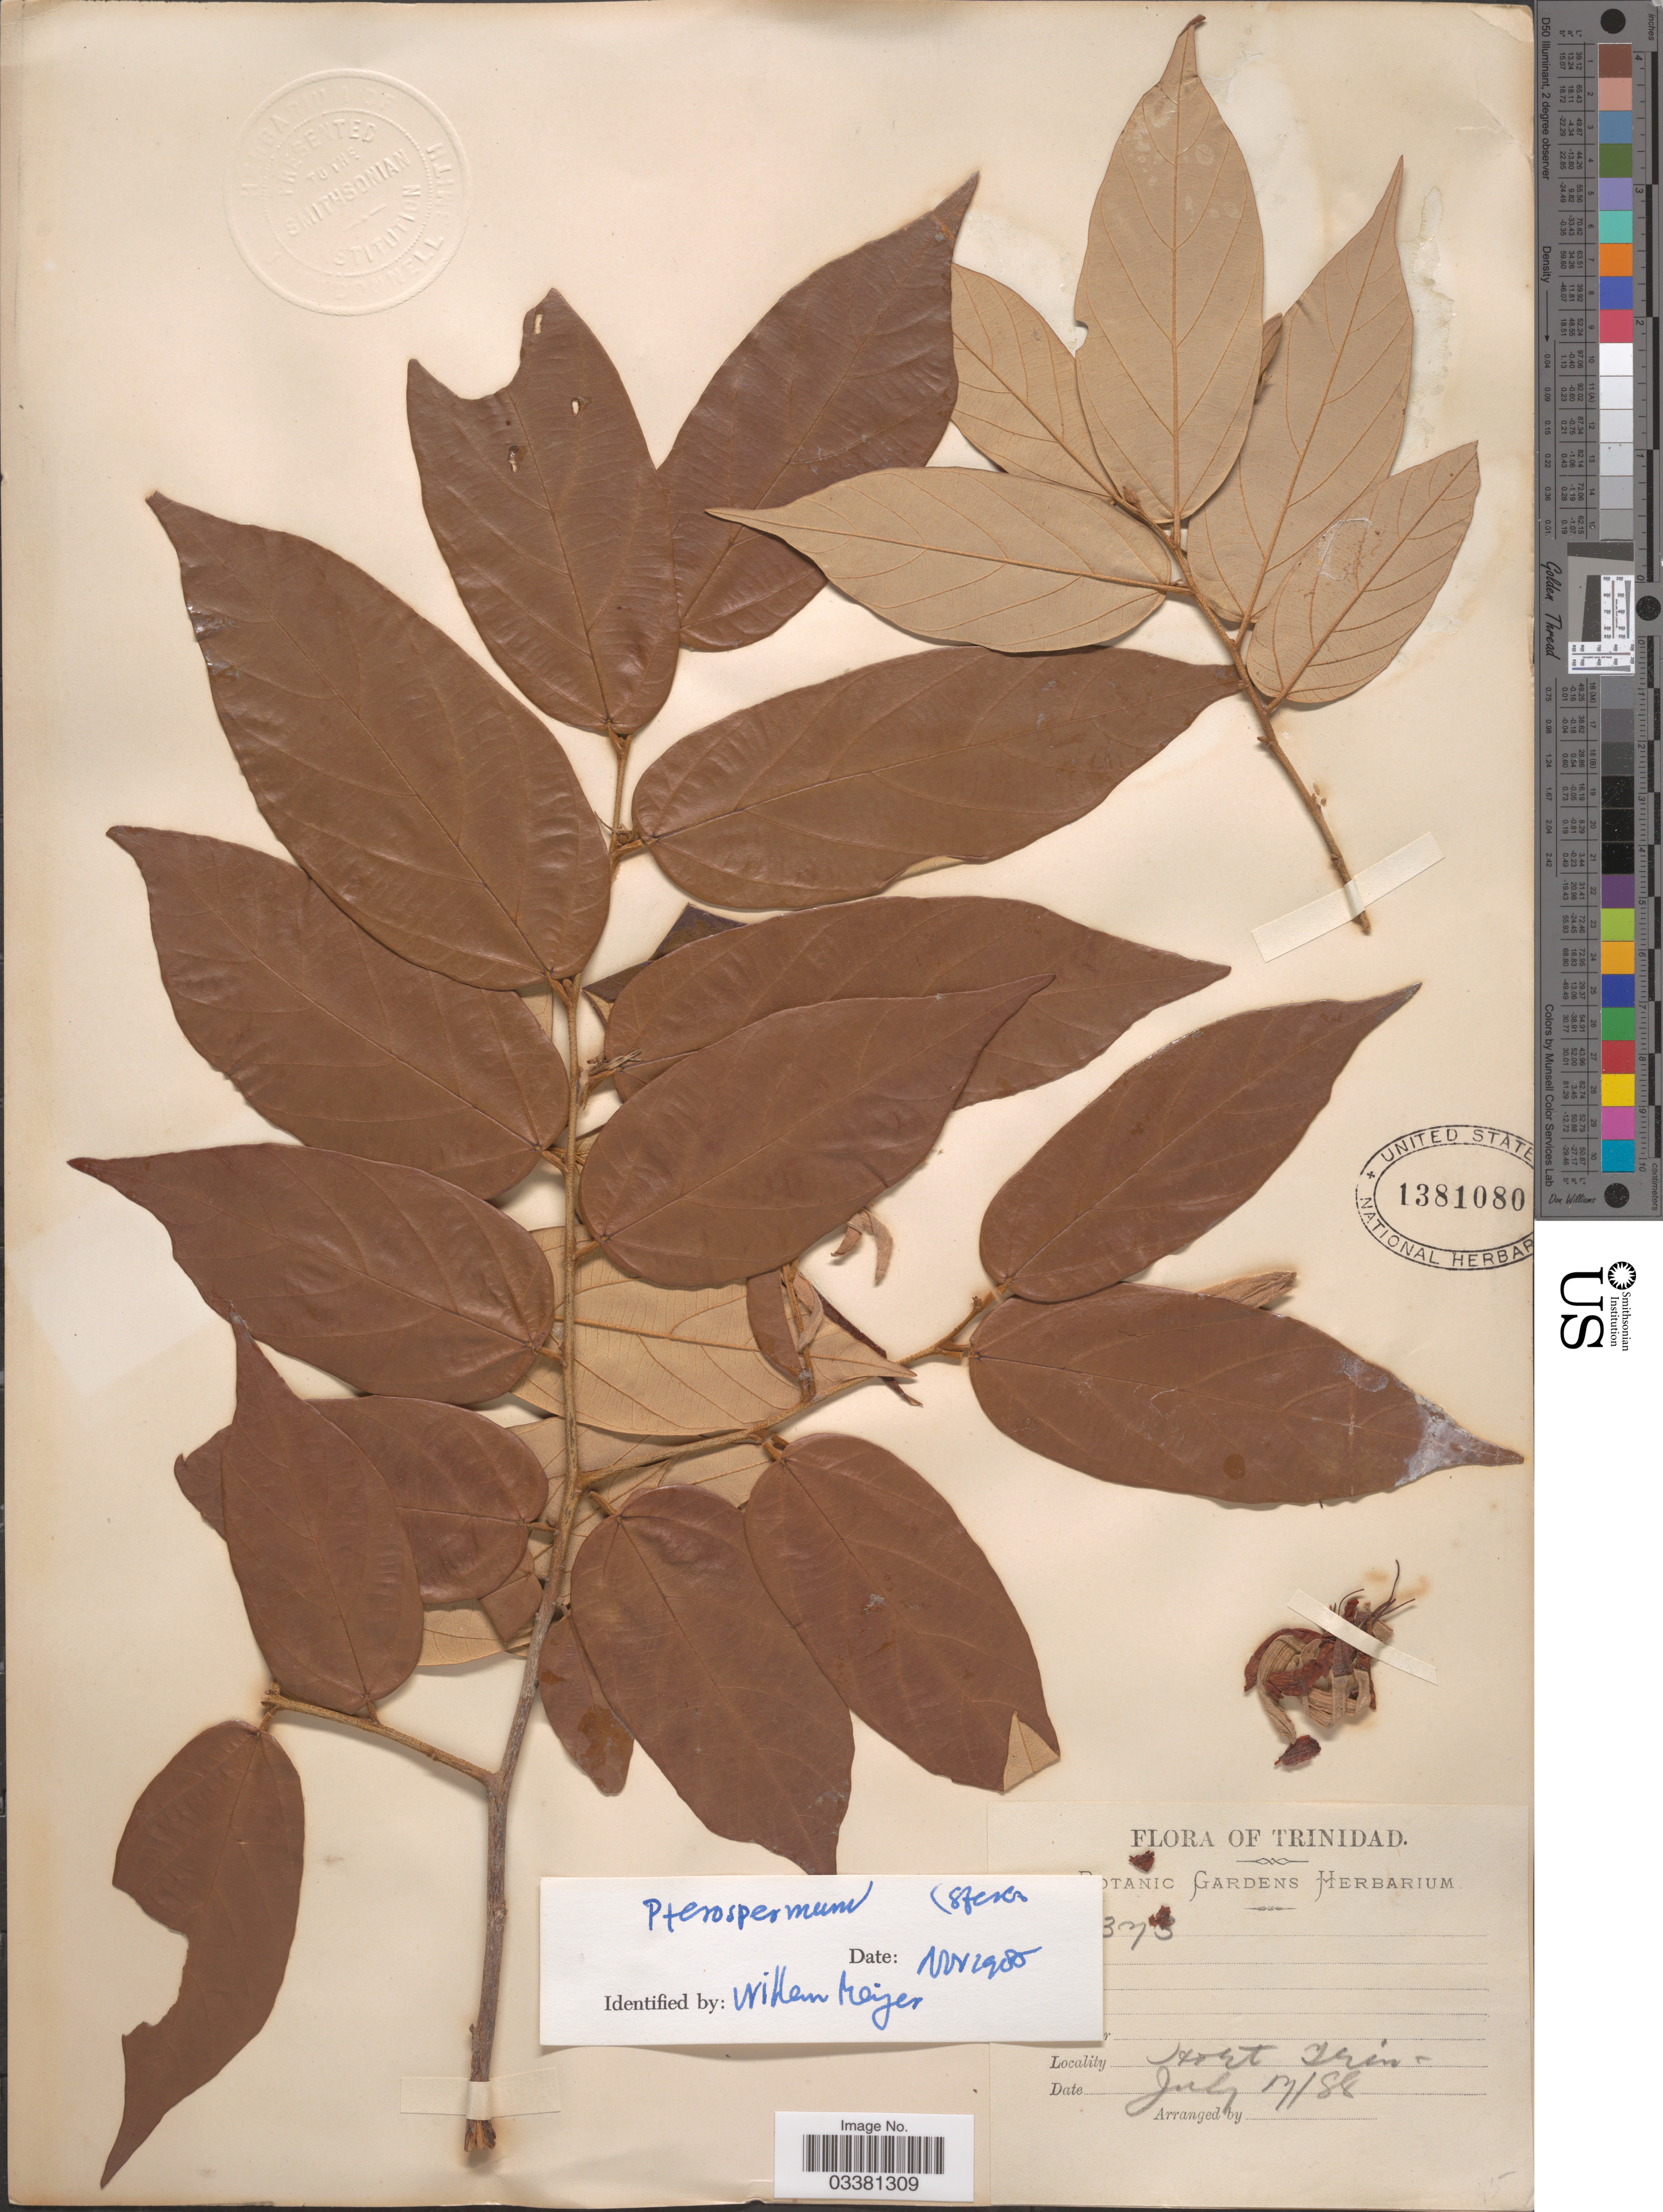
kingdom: Plantae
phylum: Tracheophyta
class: Magnoliopsida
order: Malvales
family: Malvaceae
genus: Pterospermum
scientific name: Pterospermum sp.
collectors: ex herb. Botanic Gardens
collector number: !373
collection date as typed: Transcribed d/m/y: 7/7/88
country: Trinidad and Tobago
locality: Trinidad. Hort.Trin.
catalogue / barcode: US 1381080